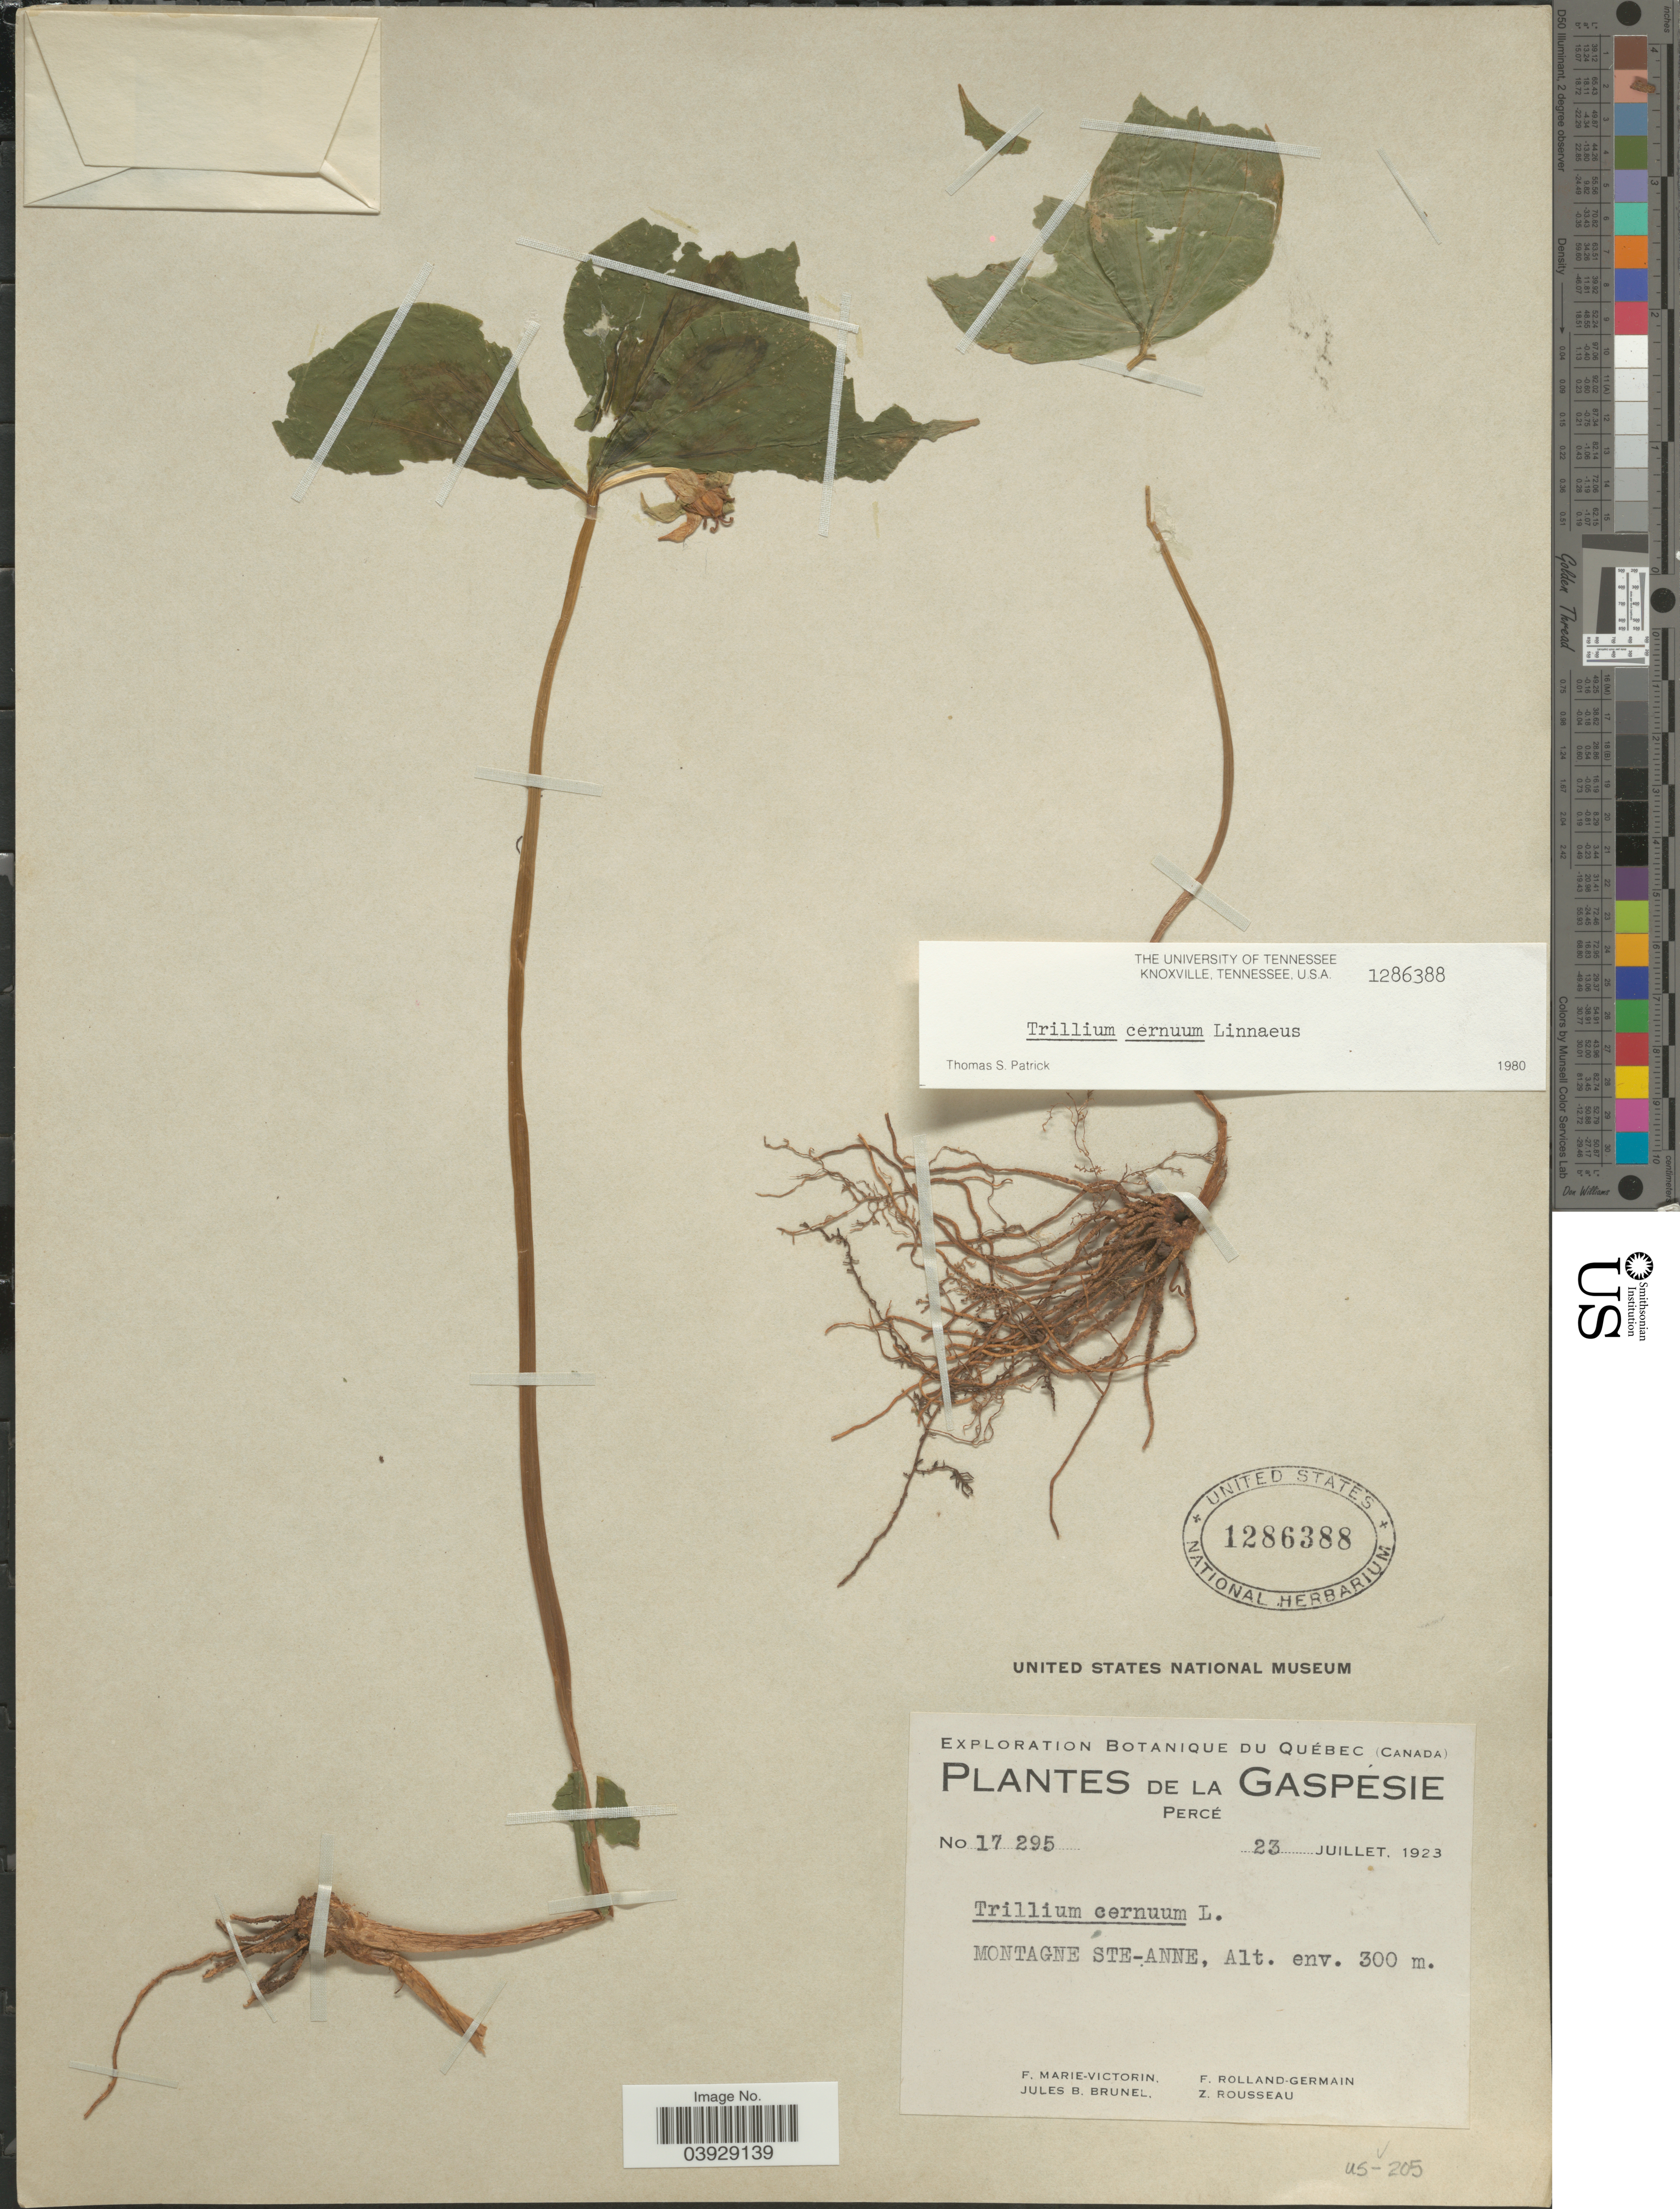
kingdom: Plantae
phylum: Tracheophyta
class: Liliopsida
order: Liliales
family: Melanthiaceae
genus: Trillium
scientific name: Trillium cernuum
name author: L.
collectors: F. Marie-Victorin, Rolland-Germain, J. Brunel & Z. Rousseau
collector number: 17295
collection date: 1923-07-23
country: Canada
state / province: Quebec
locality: La Gaspésie. Percé. Montagne Ste-Anne.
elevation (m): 300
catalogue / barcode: US 1286388